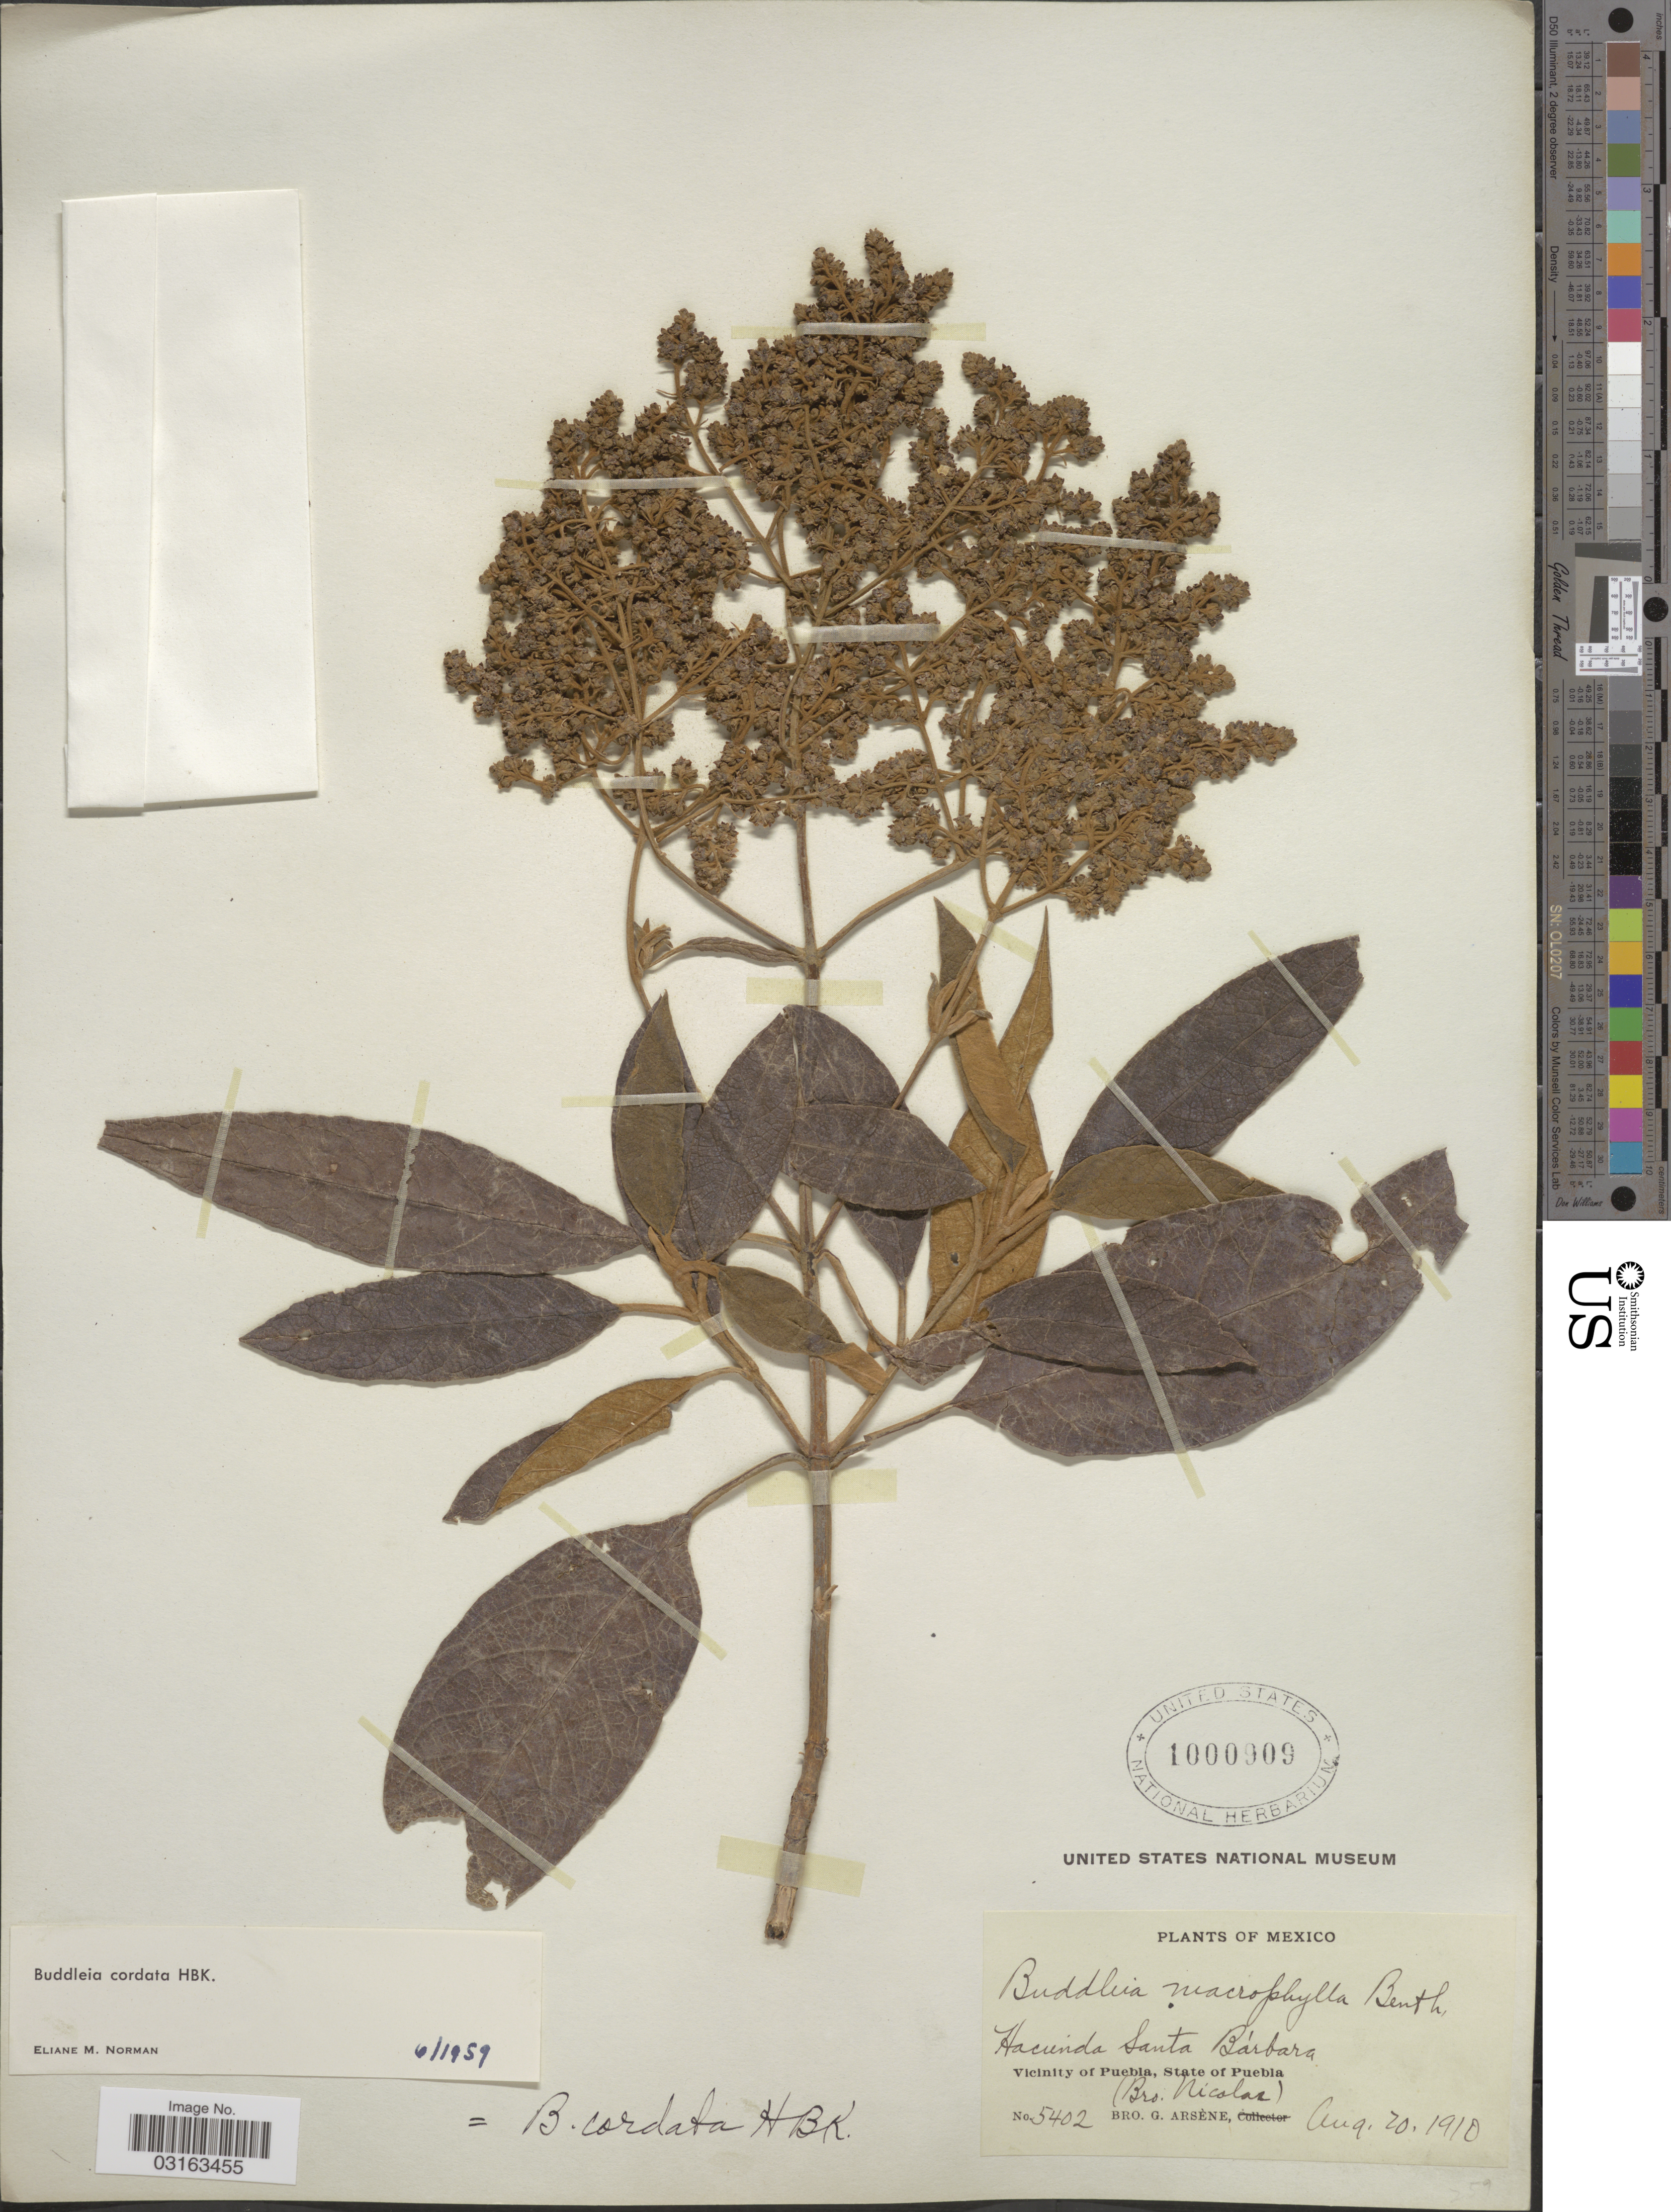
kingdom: Plantae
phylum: Tracheophyta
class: Magnoliopsida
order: Lamiales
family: Scrophulariaceae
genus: Buddleja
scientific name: Buddleja cordata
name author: Kunth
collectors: Bro. G. Arsène & Bro. Nicolas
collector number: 5402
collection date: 1910-08-20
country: Mexico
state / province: Puebla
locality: Hacienda Santa Bárbara. Vicinity of Puebla.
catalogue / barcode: US 1000909